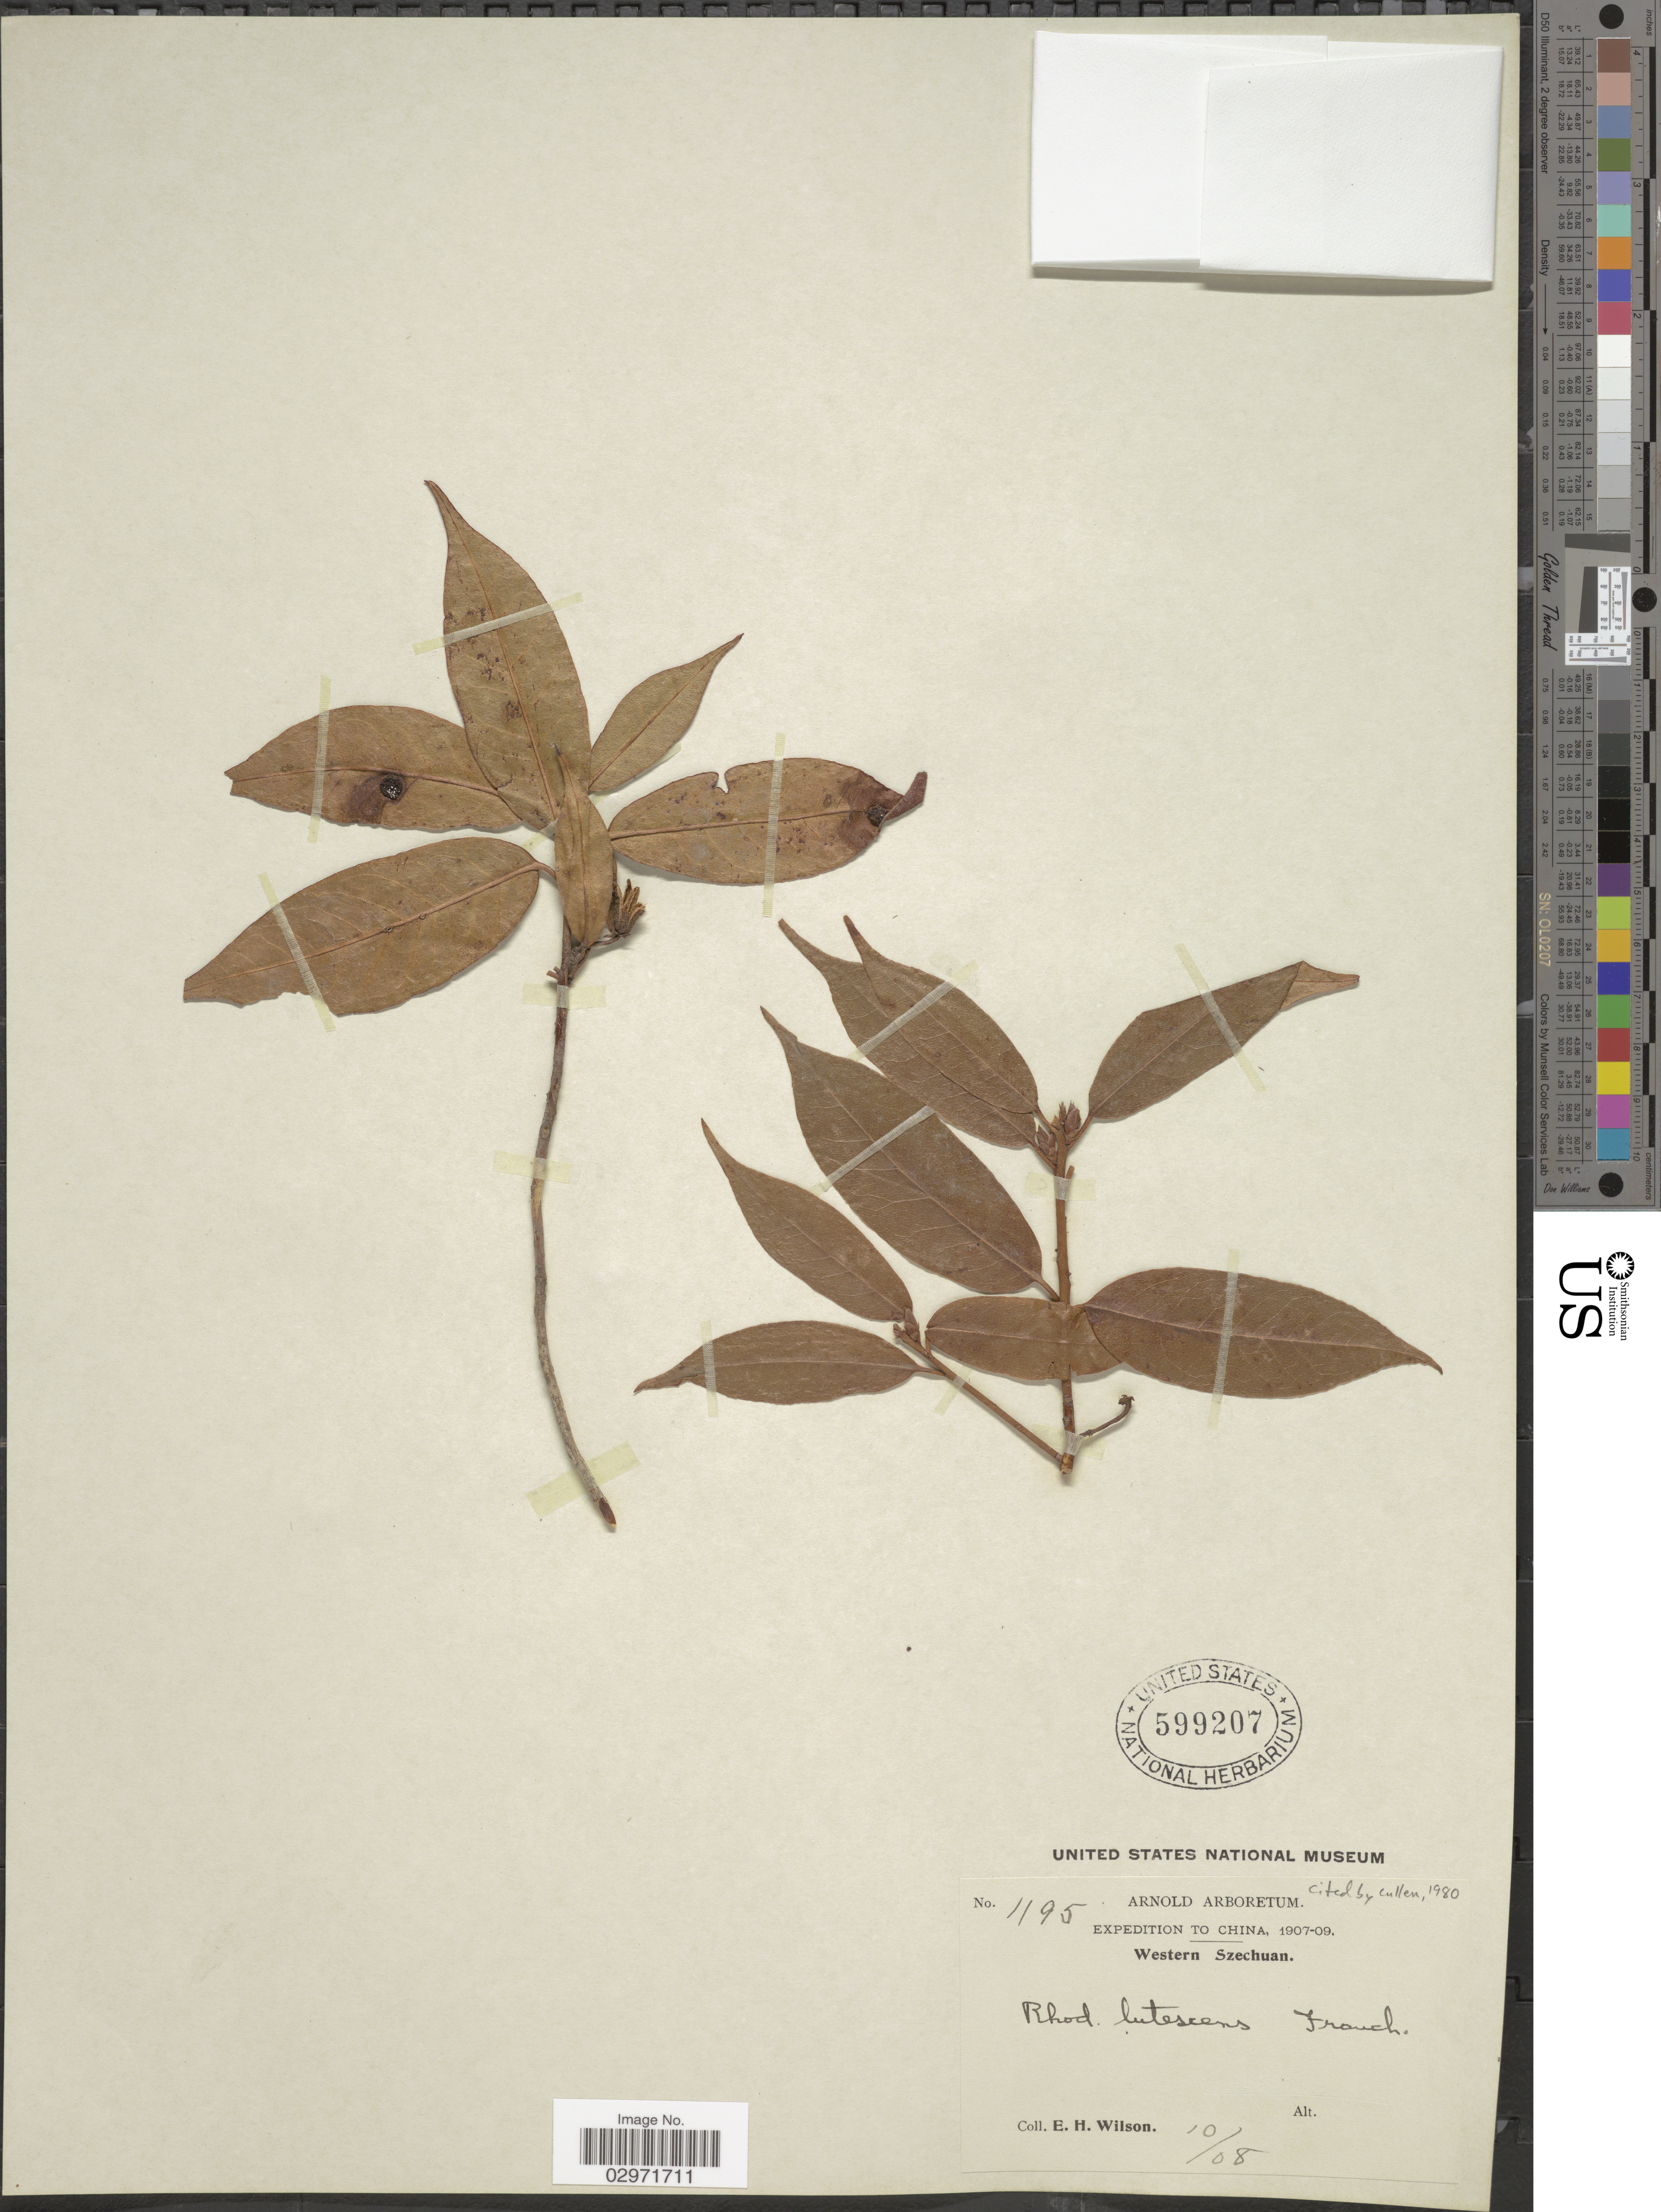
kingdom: Plantae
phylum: Tracheophyta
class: Magnoliopsida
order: Ericales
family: Ericaceae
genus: Rhododendron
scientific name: Rhododendron lutescens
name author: Franch.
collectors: E. Wilson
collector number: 1195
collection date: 1908-10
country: China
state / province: Sichuan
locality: Western Szechuan.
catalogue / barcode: US 599207